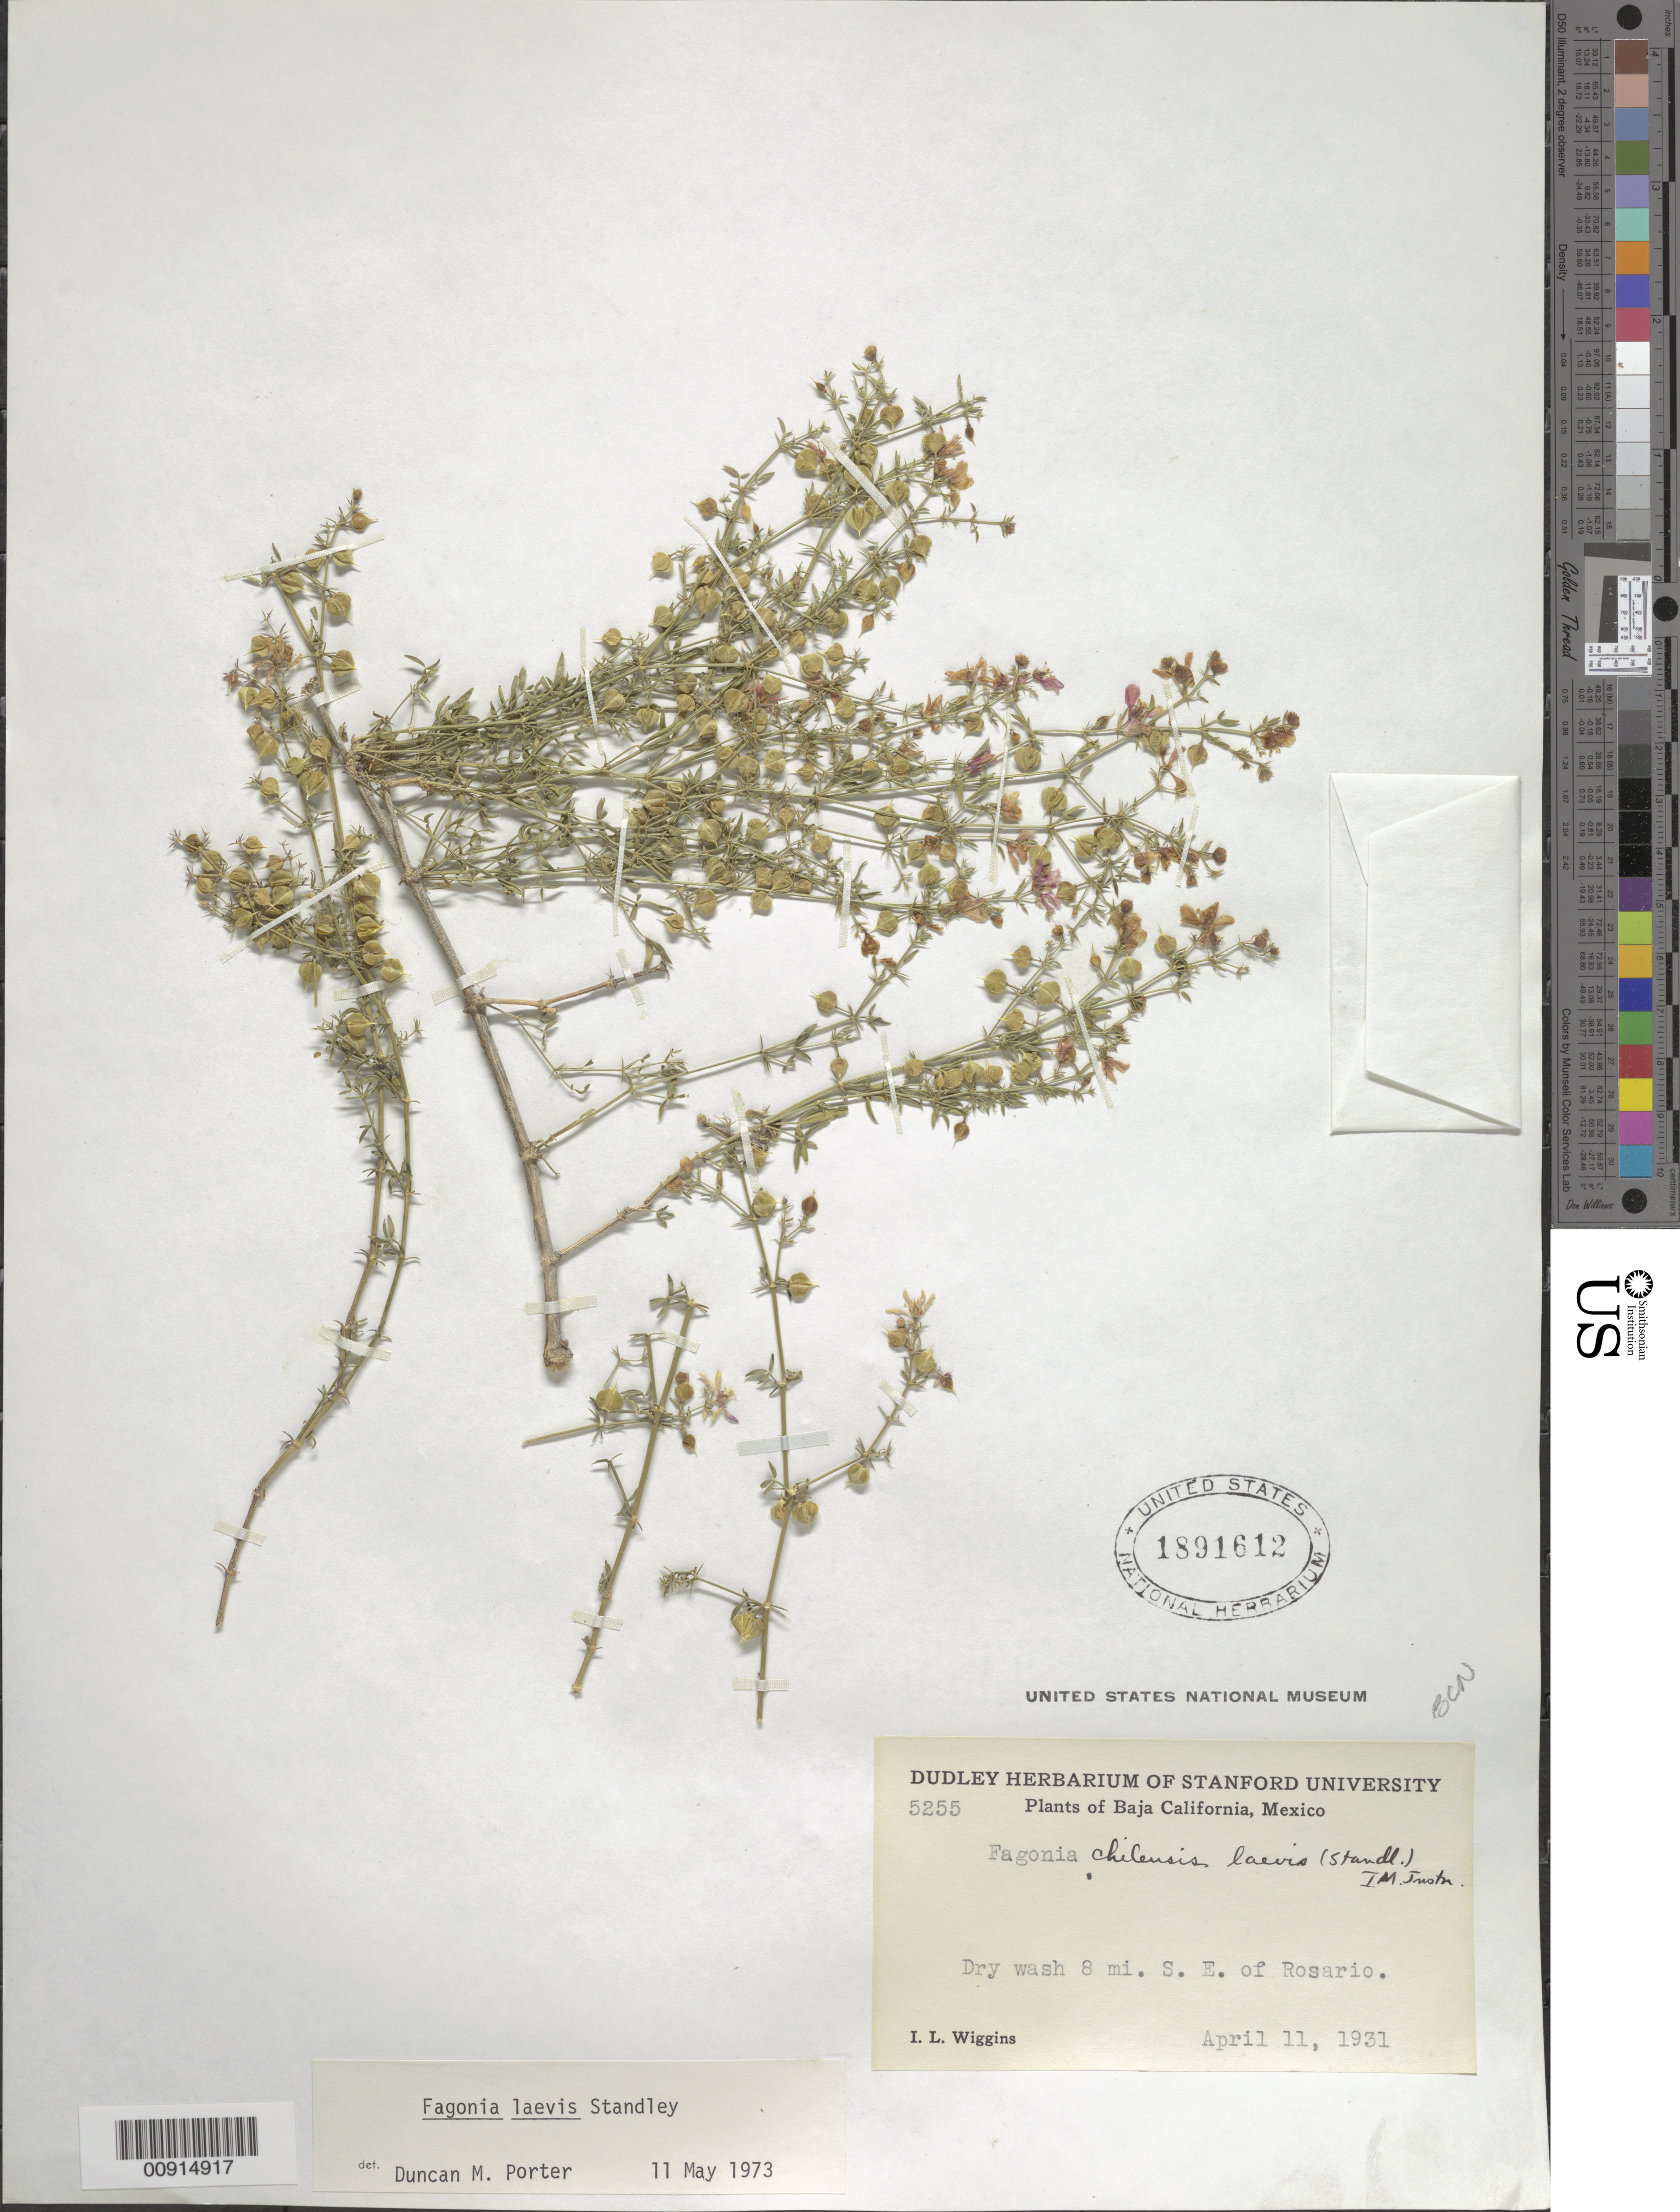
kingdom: Plantae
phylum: Tracheophyta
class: Magnoliopsida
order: Zygophyllales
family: Zygophyllaceae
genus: Fagonia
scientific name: Fagonia laevis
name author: Standl.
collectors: I. L. Wiggins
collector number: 5255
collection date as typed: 11 Apr 1931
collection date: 1931-04-11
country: Mexico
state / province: Baja California Norte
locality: Baja California: Dry wash 8 mi. SE of Rosario.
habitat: Dry wash.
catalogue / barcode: US 1891612